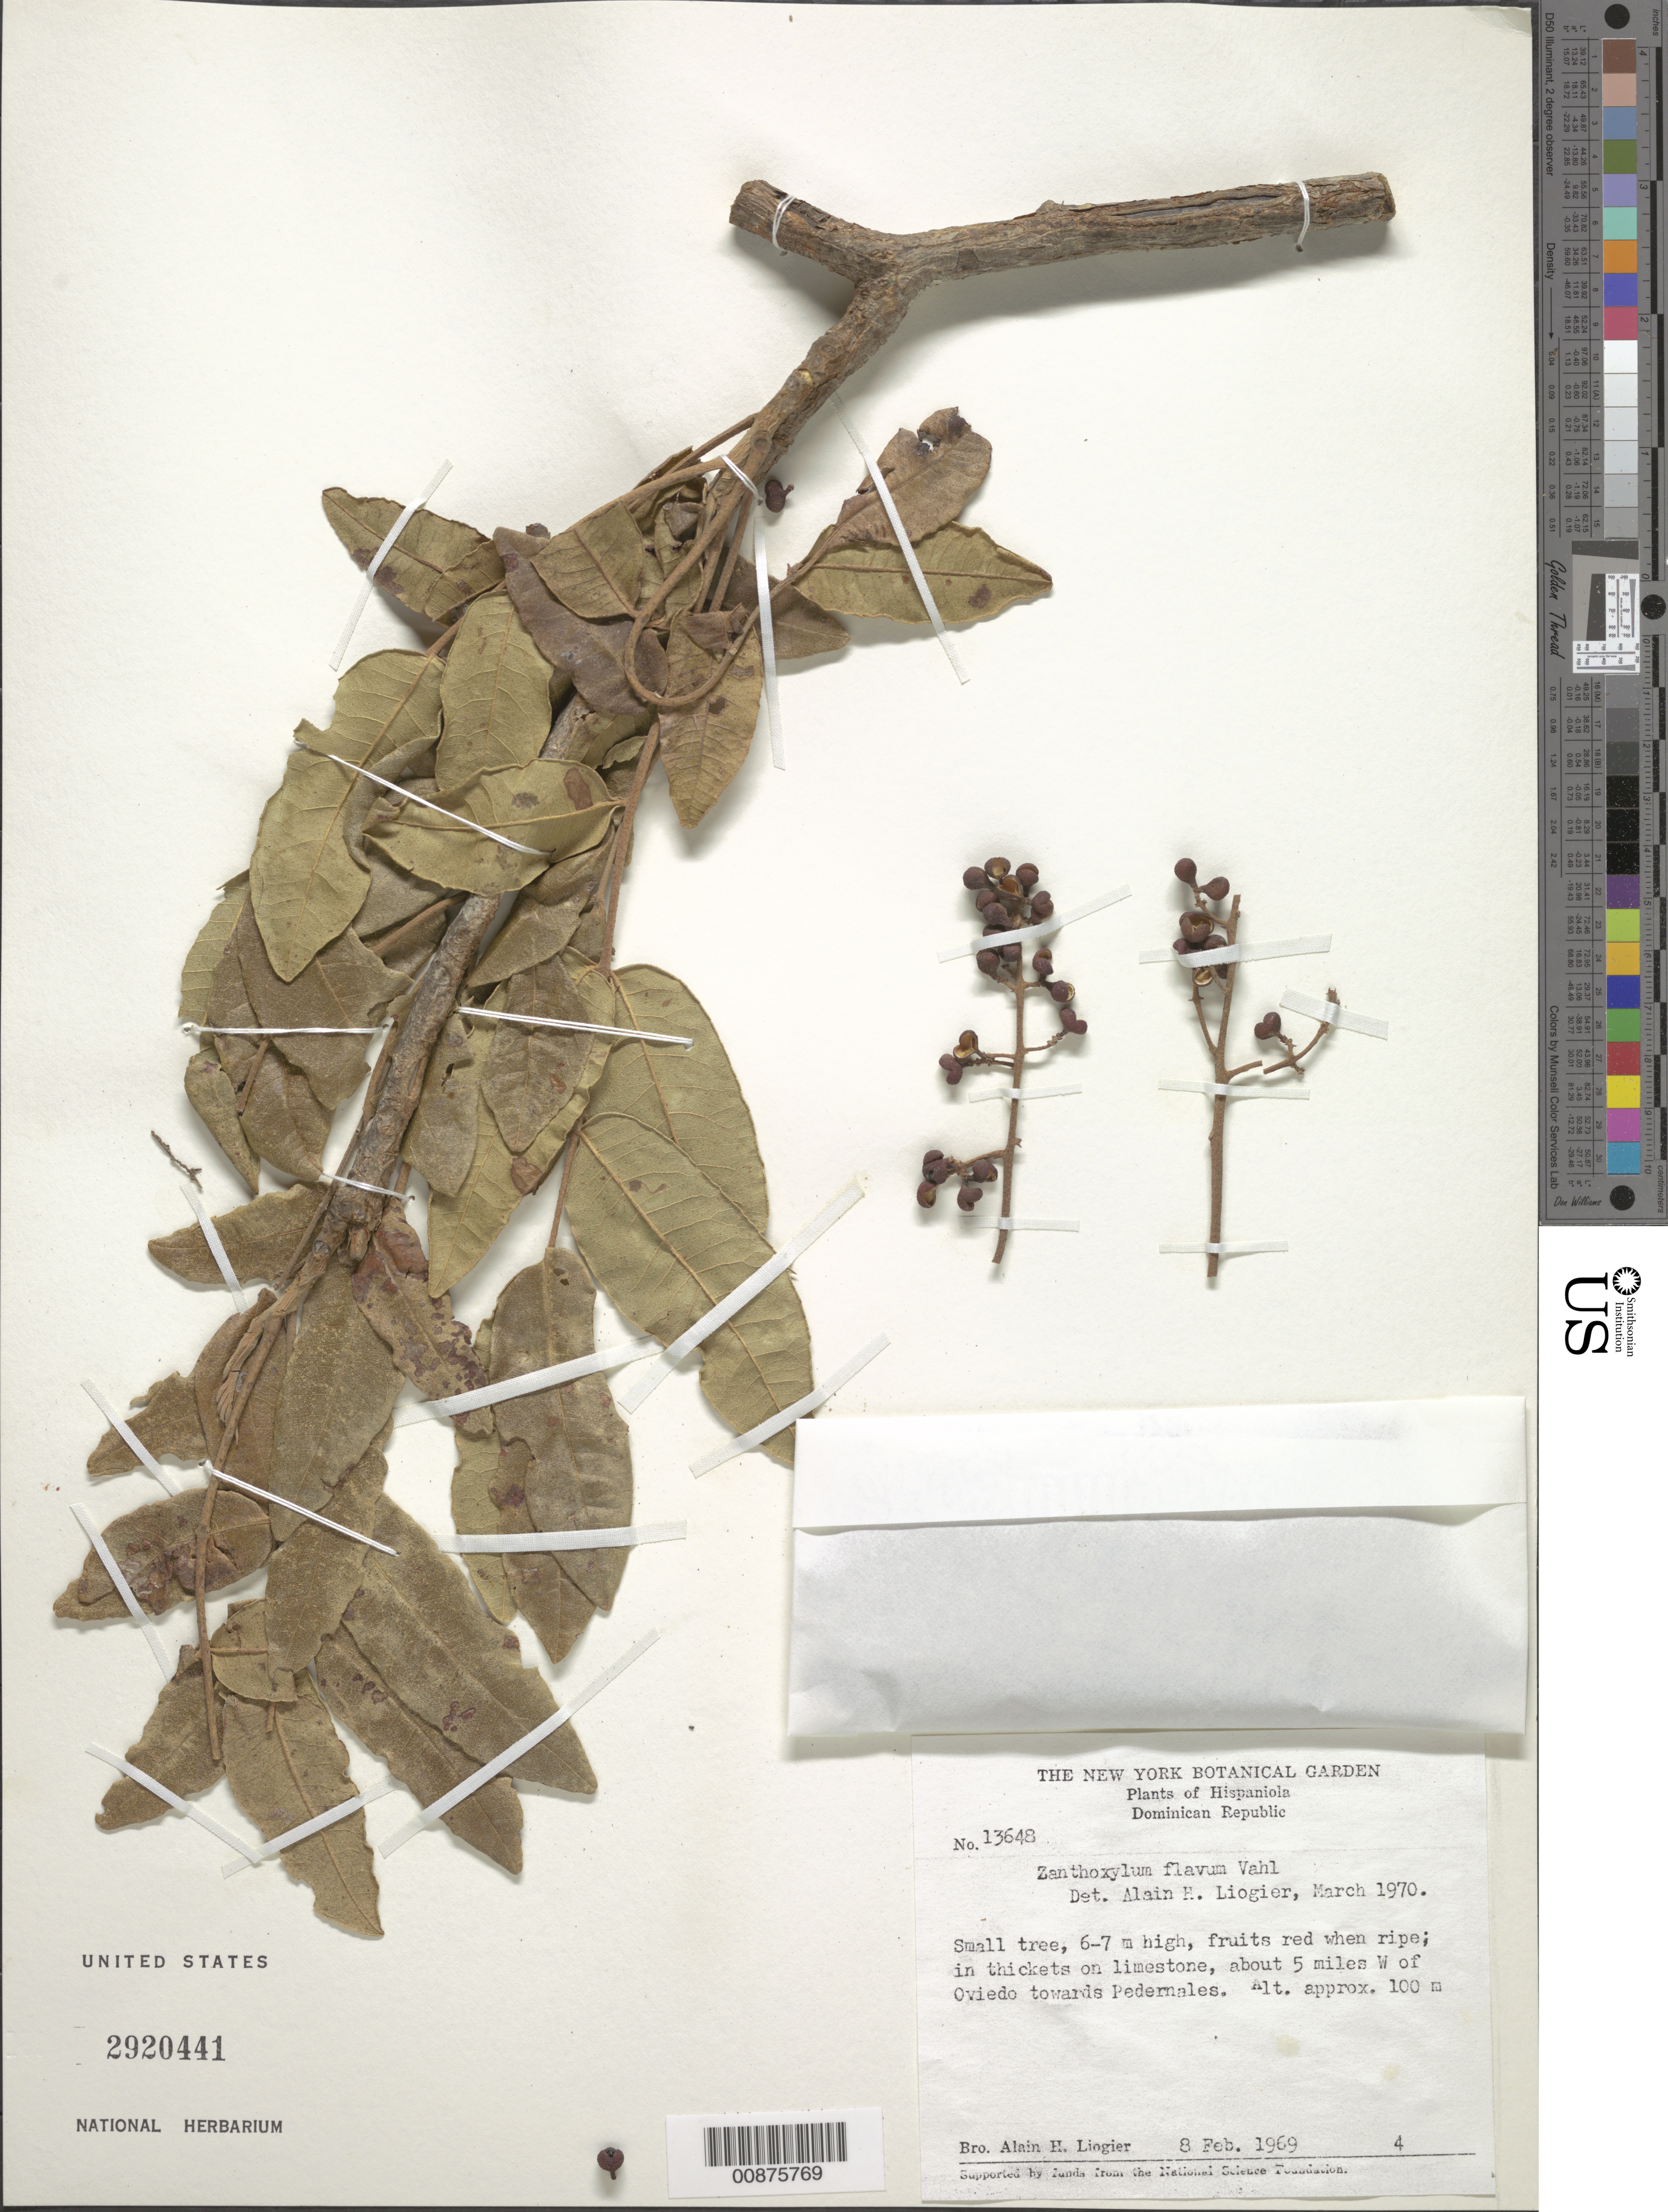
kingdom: Plantae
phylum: Tracheophyta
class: Magnoliopsida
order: Sapindales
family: Rutaceae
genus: Zanthoxylum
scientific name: Zanthoxylum flavum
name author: Vahl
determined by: Liogier, Alain H.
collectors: A. H. Liogier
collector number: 13648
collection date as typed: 08 Feb 1969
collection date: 1969-02-08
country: Dominican Republic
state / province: Pedernales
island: Hispaniola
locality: About 5 miles W of Oviedo towards Pedernales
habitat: In thickets on limestone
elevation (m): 100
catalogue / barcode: US 2920441